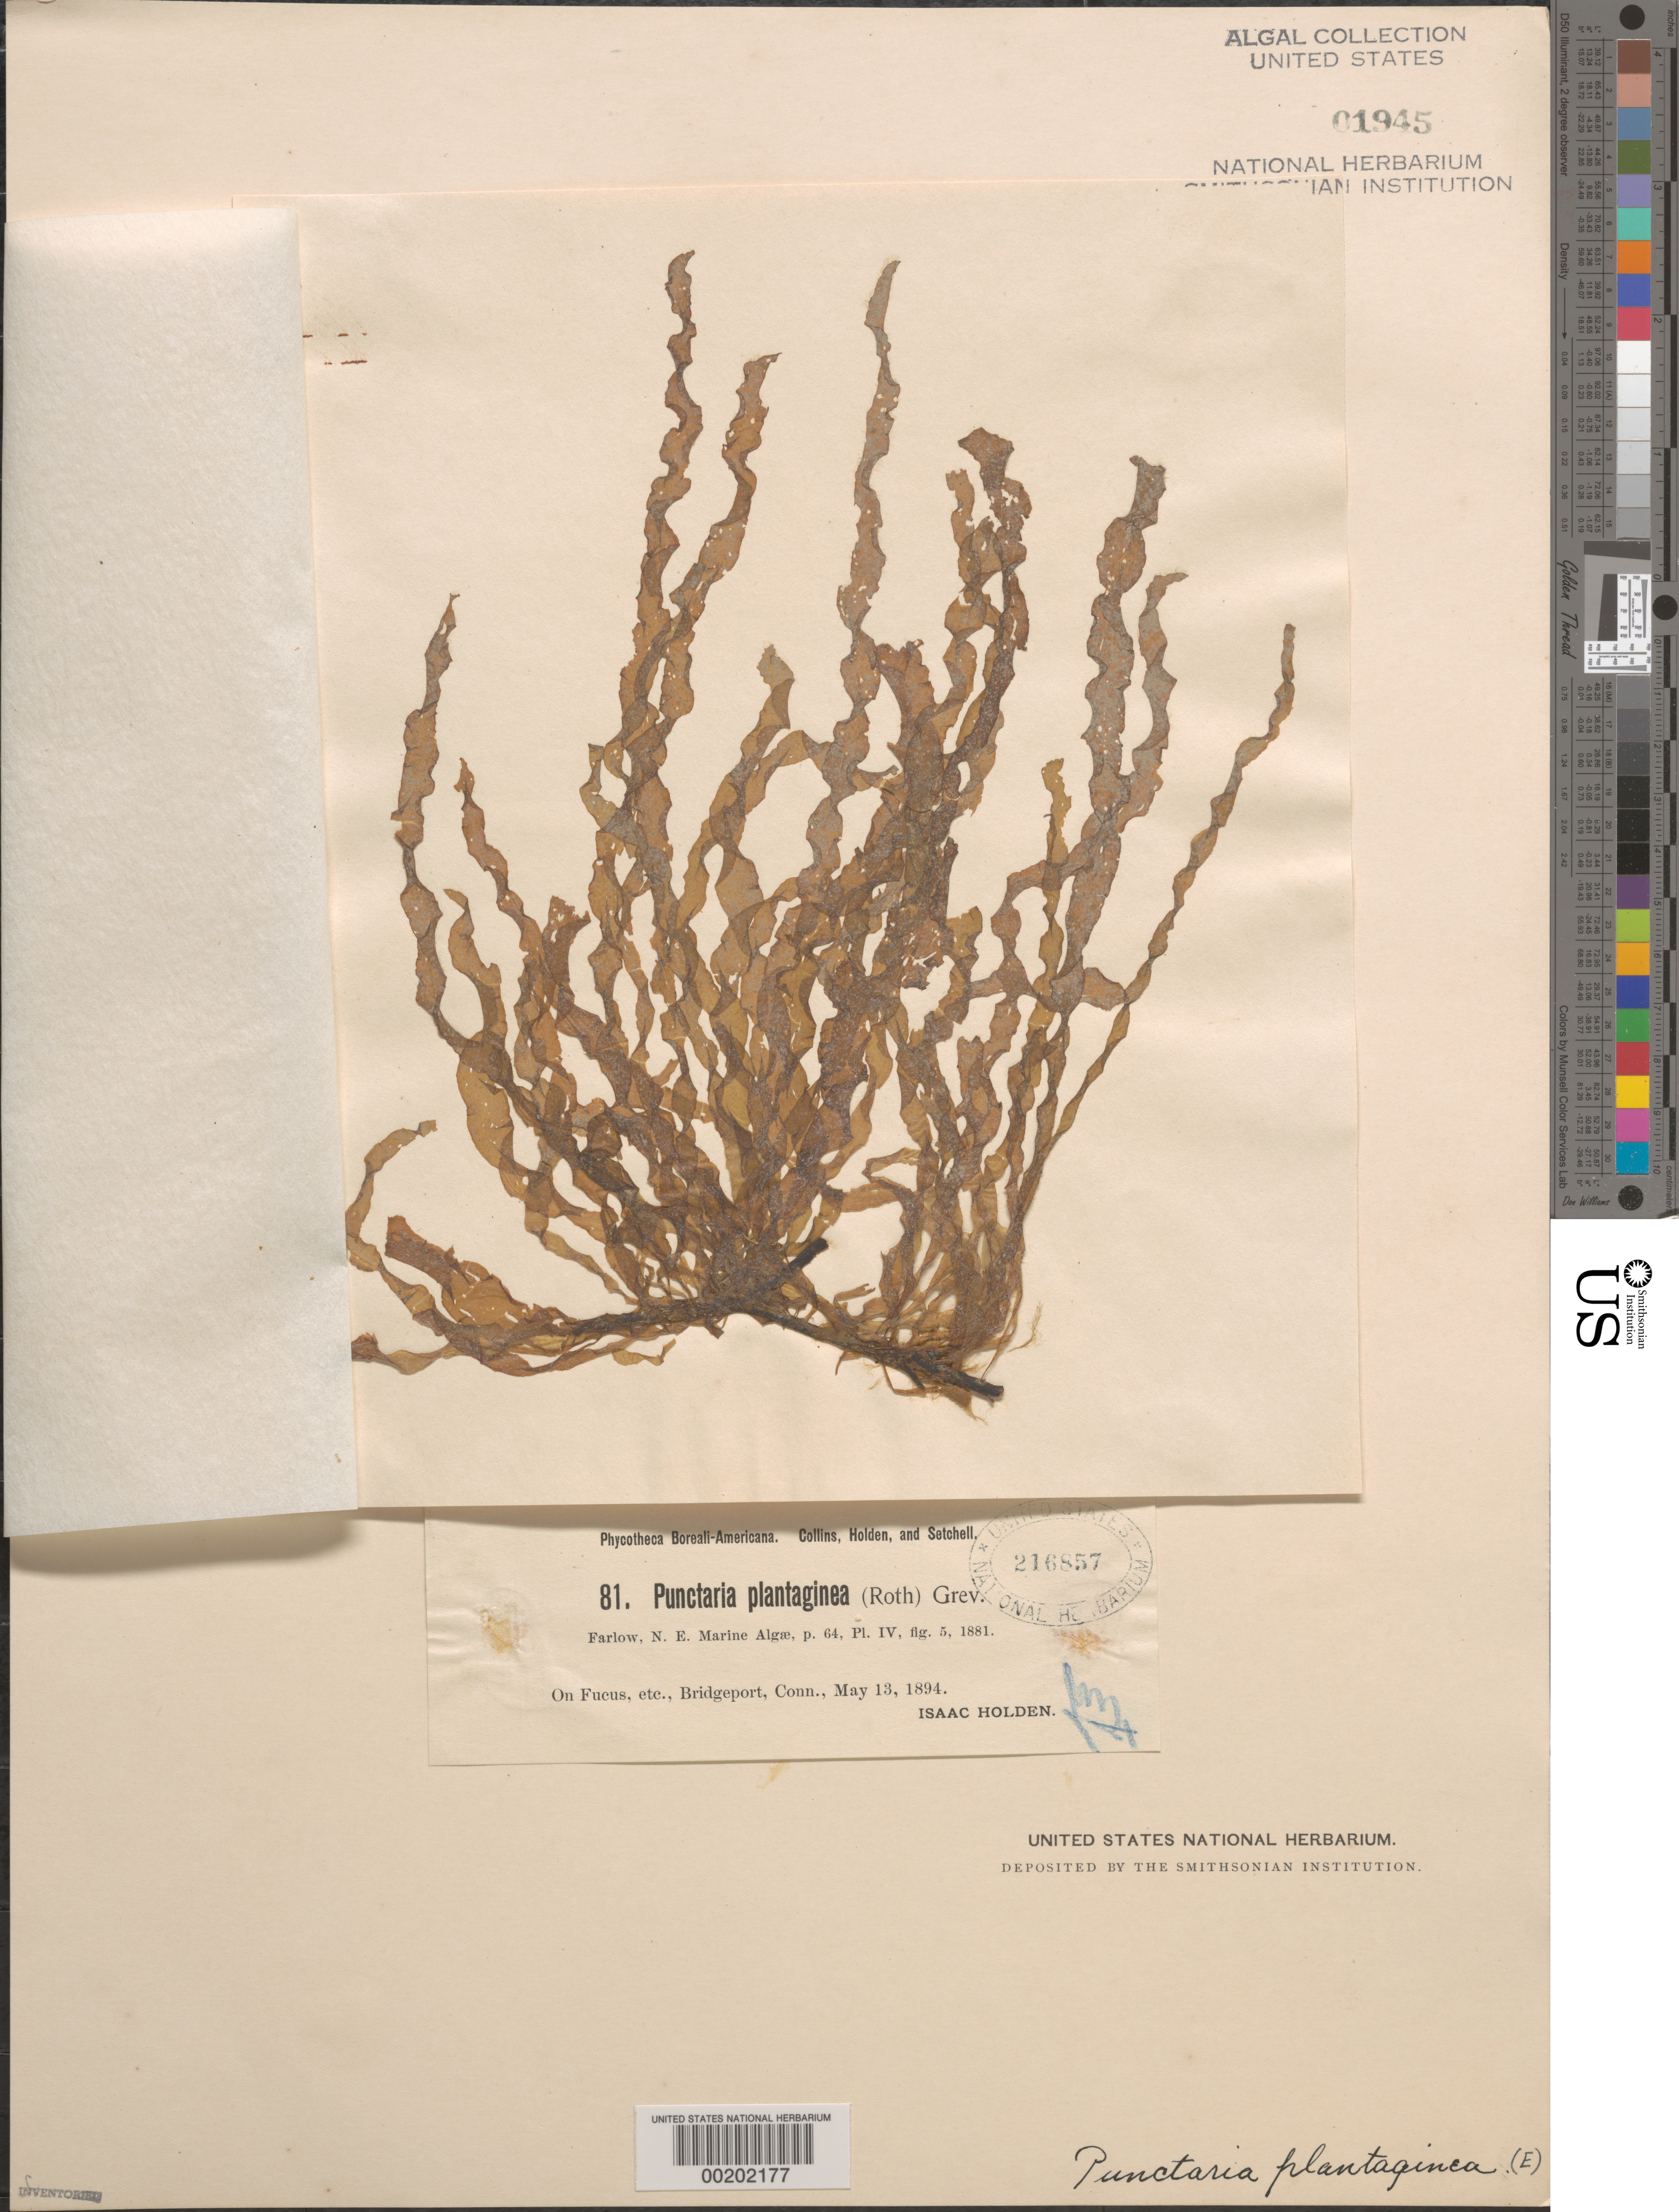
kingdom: Chromista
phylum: Ochrophyta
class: Phaeophyceae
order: Dictyosiphonales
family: Punctariaceae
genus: Punctaria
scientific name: Punctaria plantaginea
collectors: I. Holden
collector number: PB-A 81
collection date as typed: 13 May 1894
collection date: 1894-05-13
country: United States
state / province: Connecticut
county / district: Fairfield County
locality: Bridgeport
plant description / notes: Collins, Holden & Setchell, Phycotheca Boreali-Americana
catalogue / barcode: US 1945